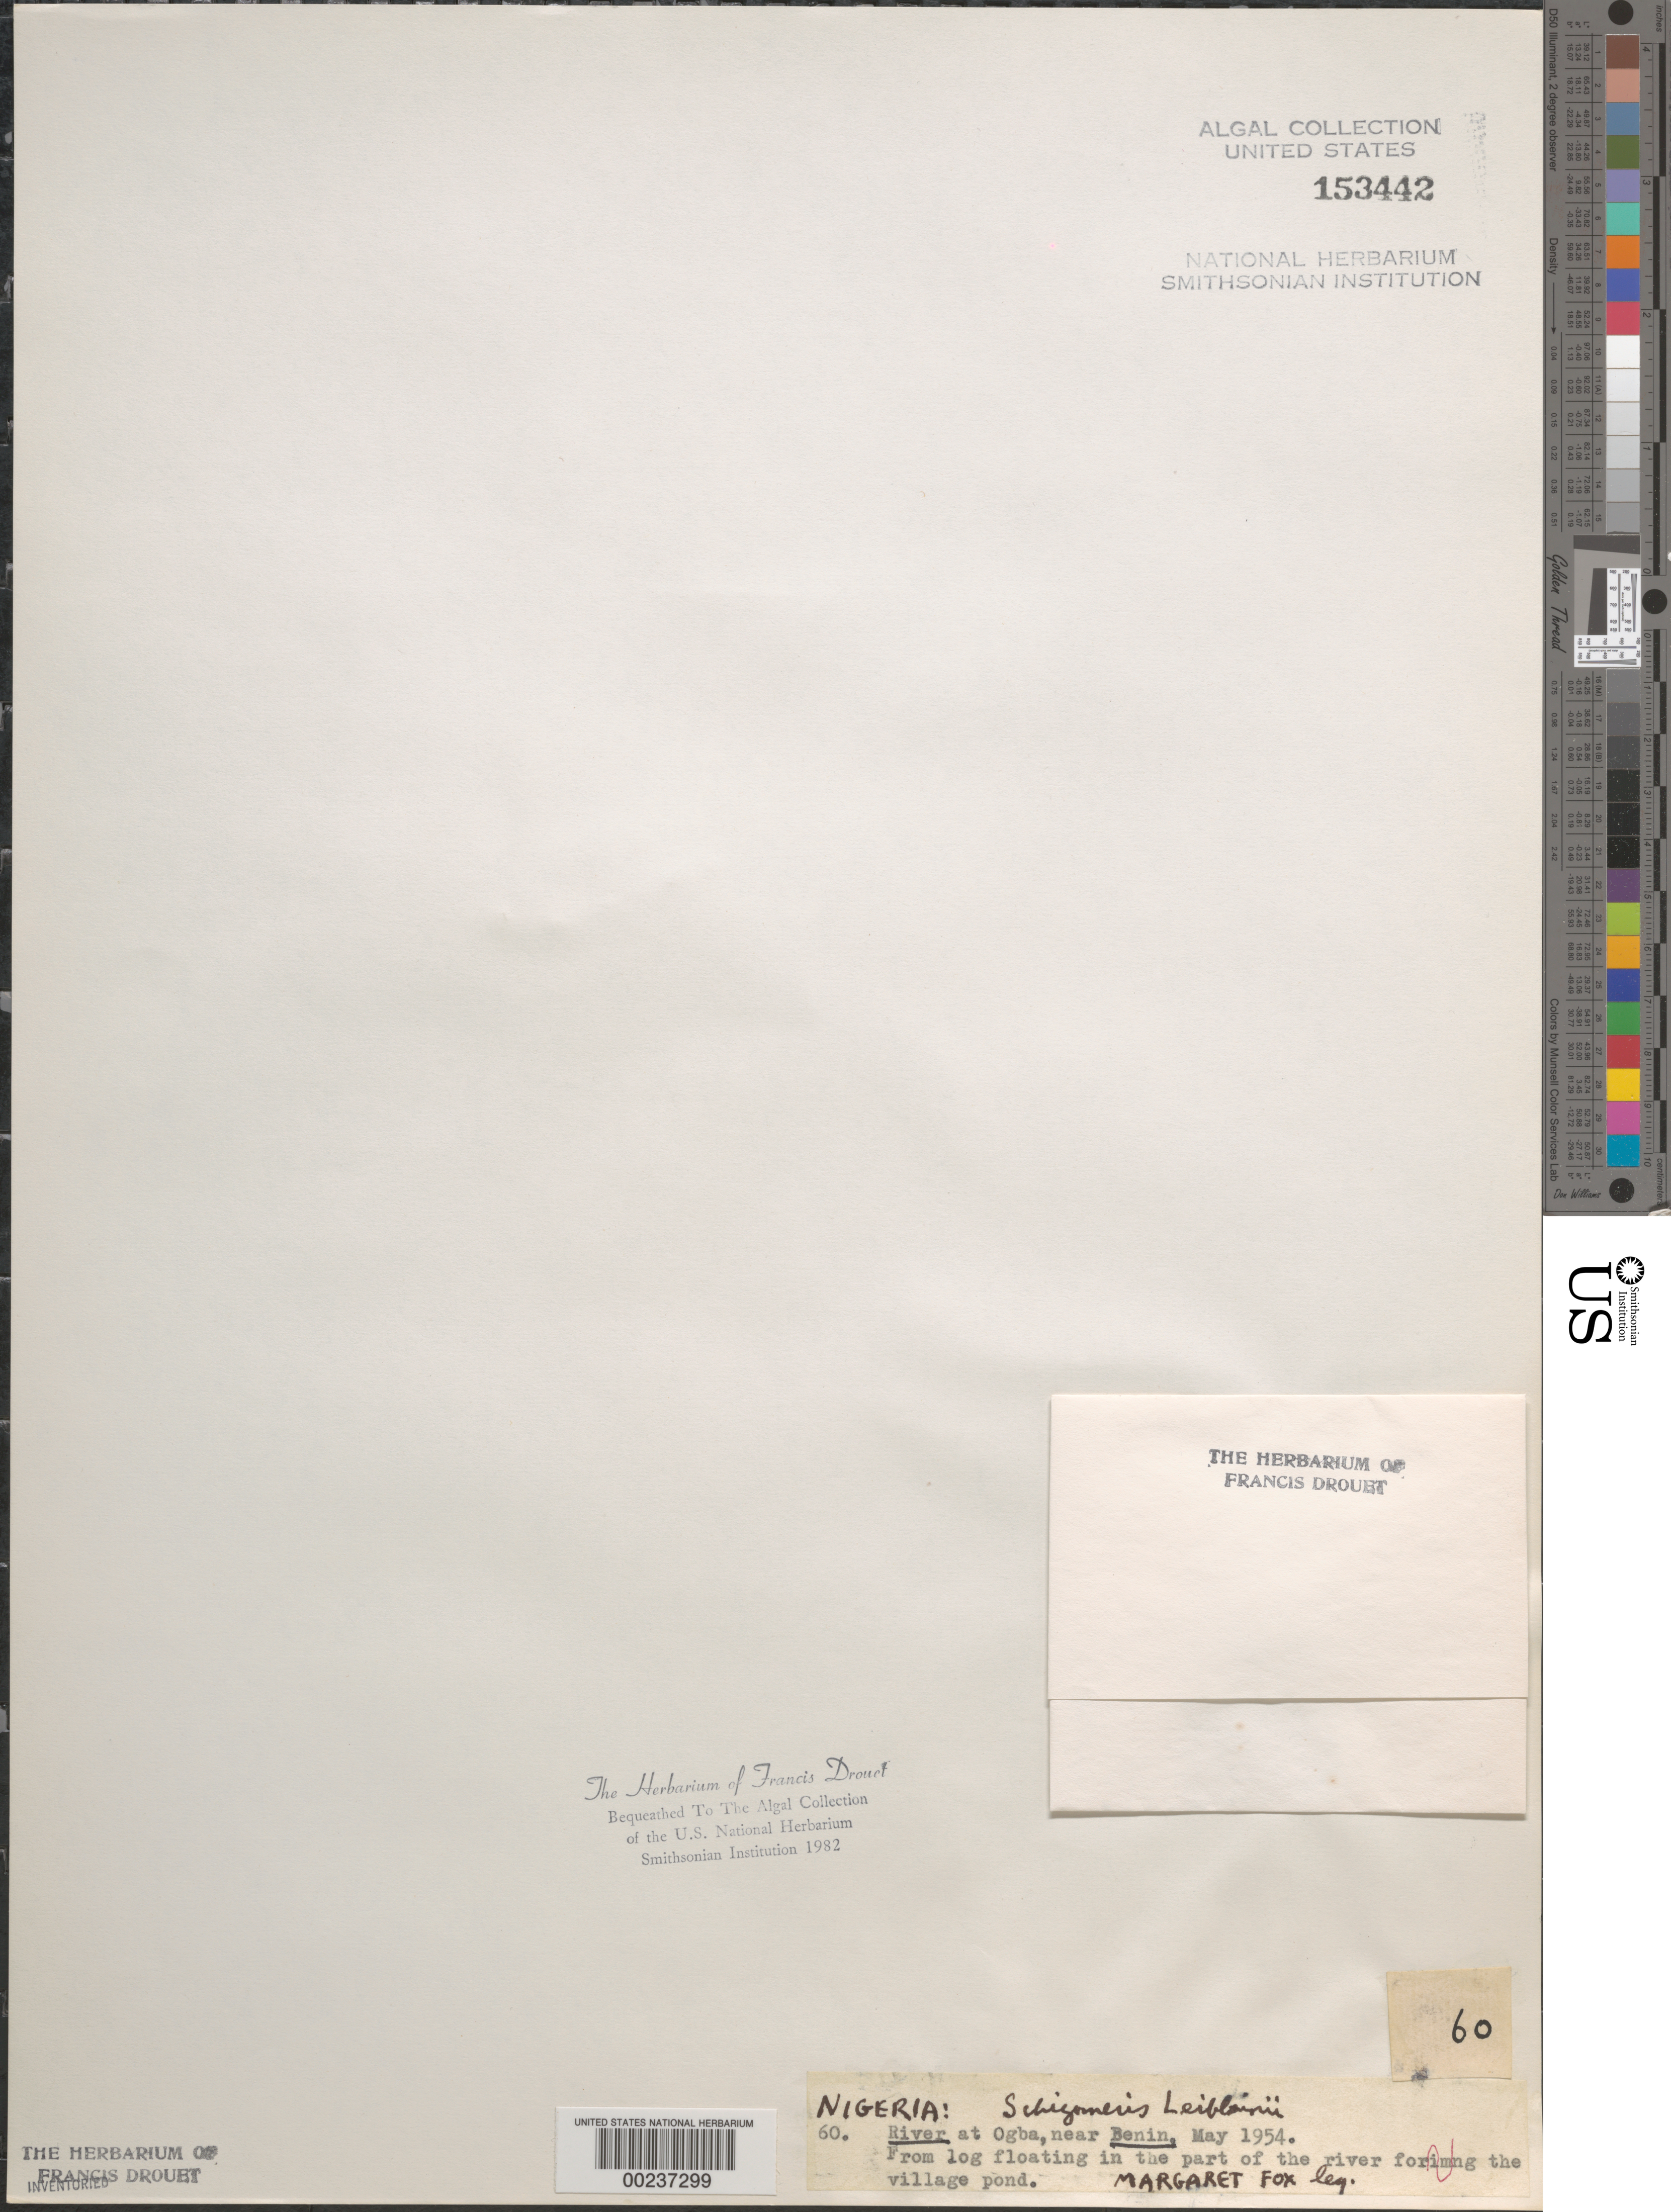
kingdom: Plantae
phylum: Chlorophyta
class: Chlorophyceae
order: Chaetophorales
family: Schizomeridaceae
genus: Schizomeris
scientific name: Schizomeris leibleinii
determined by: Drouet, F. E.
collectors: M. Fox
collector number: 60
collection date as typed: May 1954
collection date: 1954-05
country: Nigeria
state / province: Edo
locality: Ogba, near benin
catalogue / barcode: US 153442